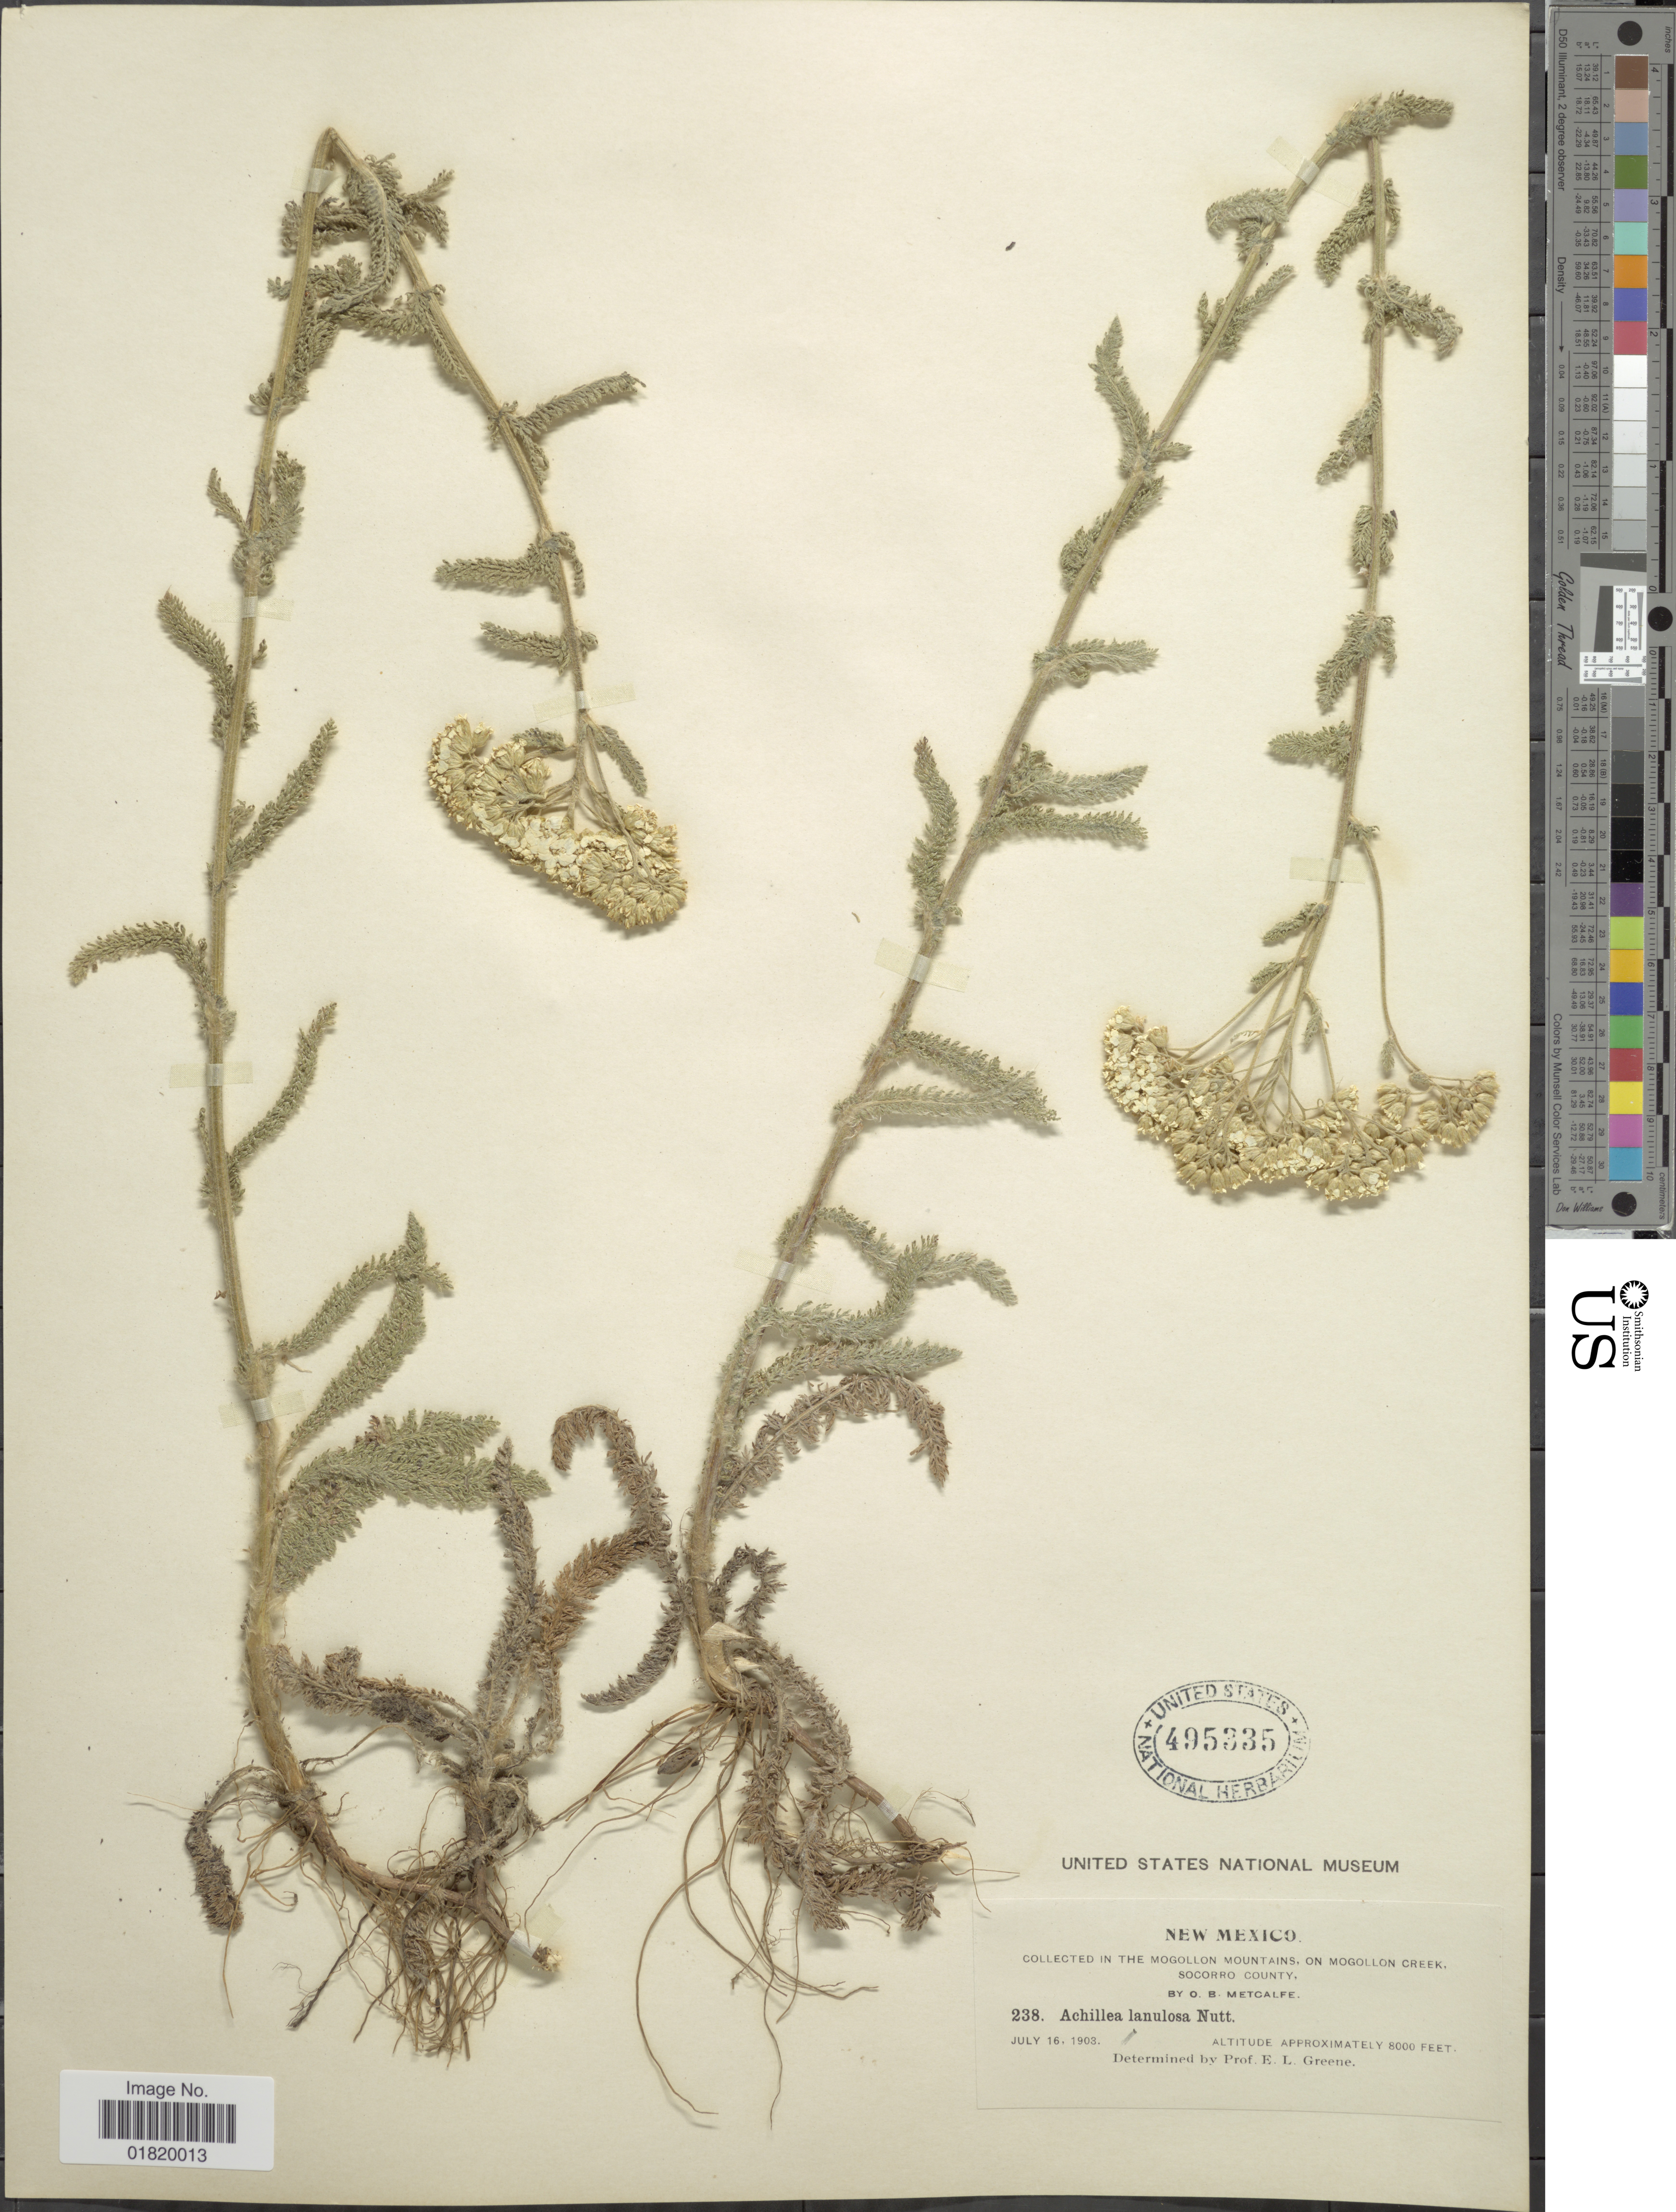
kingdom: Plantae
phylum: Tracheophyta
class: Magnoliopsida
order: Asterales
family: Asteraceae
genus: Achillea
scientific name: Achillea lanulosa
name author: Nutt.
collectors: O. B. Metcalfe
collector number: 238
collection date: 1903-07-16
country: United States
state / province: New Mexico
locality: Mogollon Mountains, on Mogollon Creek. Socorro County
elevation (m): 2438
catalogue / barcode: US 495335